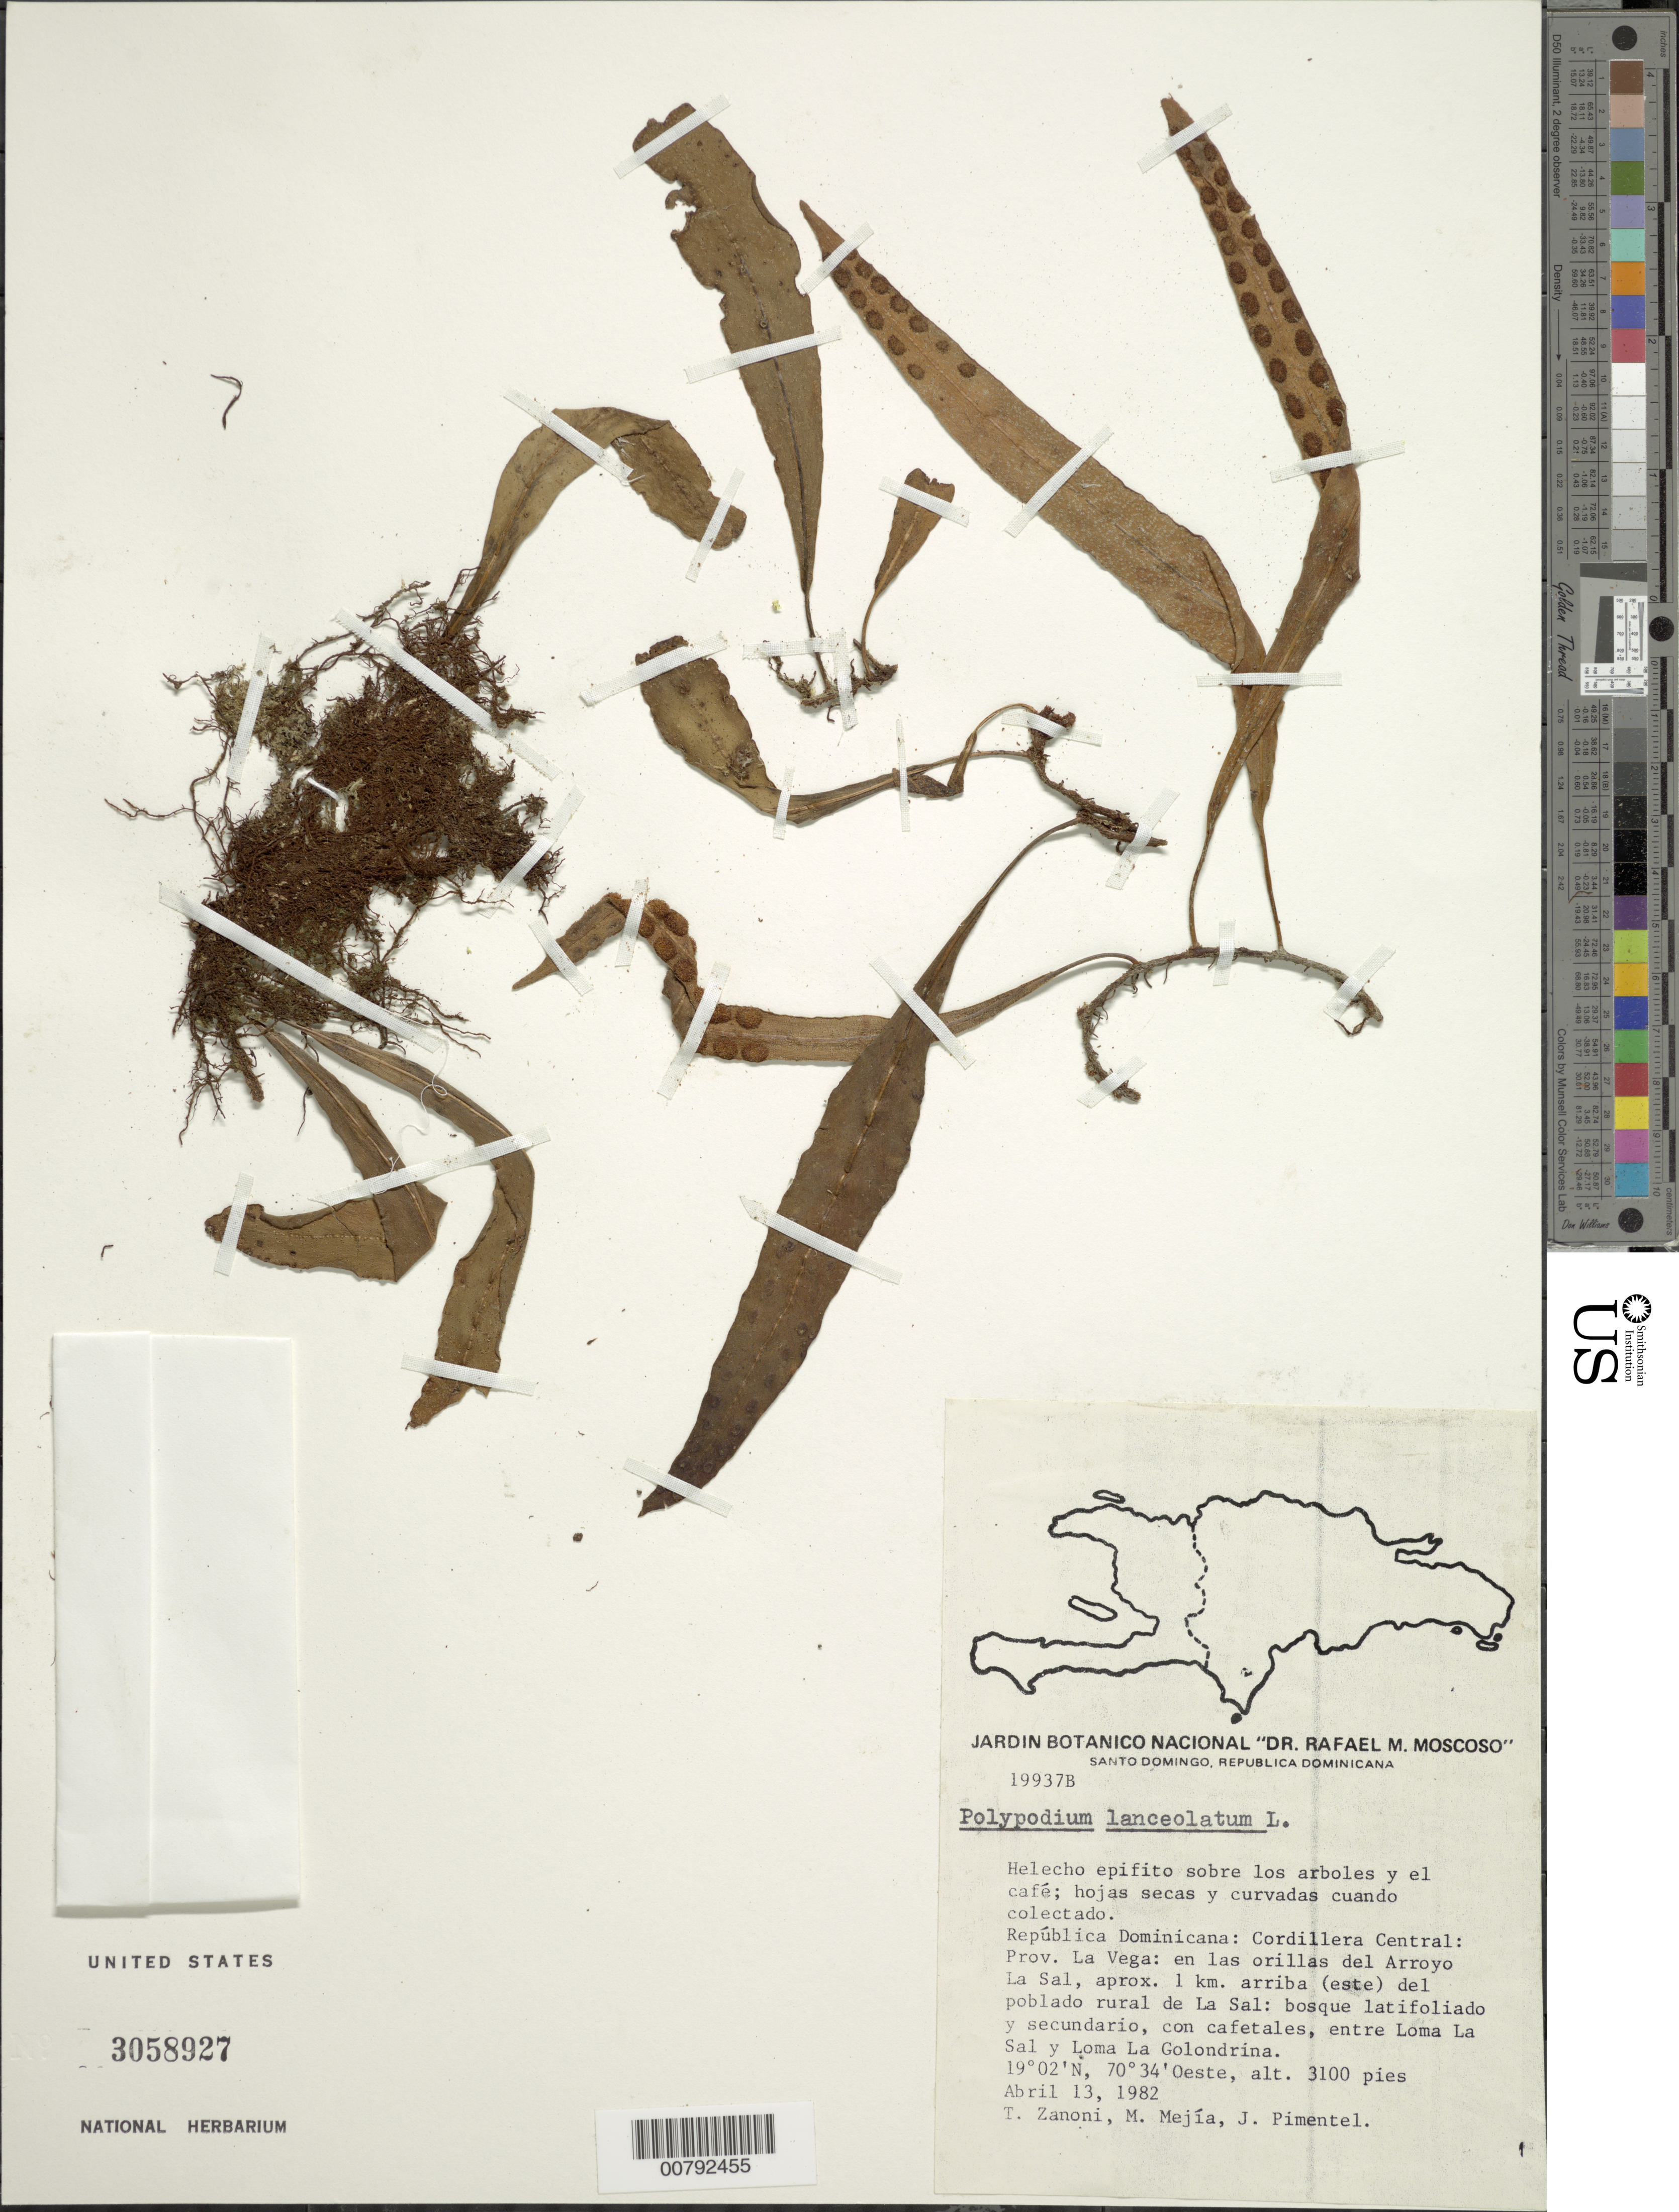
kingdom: Plantae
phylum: Tracheophyta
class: Polypodiopsida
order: Polypodiales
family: Polypodiaceae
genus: Pleopeltis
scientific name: Pleopeltis marginata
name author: A.R. Sm. & Tejero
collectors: T. A. Zanoni, M. Mejia & J. Pimentel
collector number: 19937b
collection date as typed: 13 Apr 1982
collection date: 1982-04-13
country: Dominican Republic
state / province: La Vega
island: Hispaniola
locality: Cordillera Central, Arroyo La Sal, 1 km E de La Sal, entre Loma La Sal y Loma La Golondrina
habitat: Bosque latifoliado y secundario, con dafetales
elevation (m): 945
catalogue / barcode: US 3058927